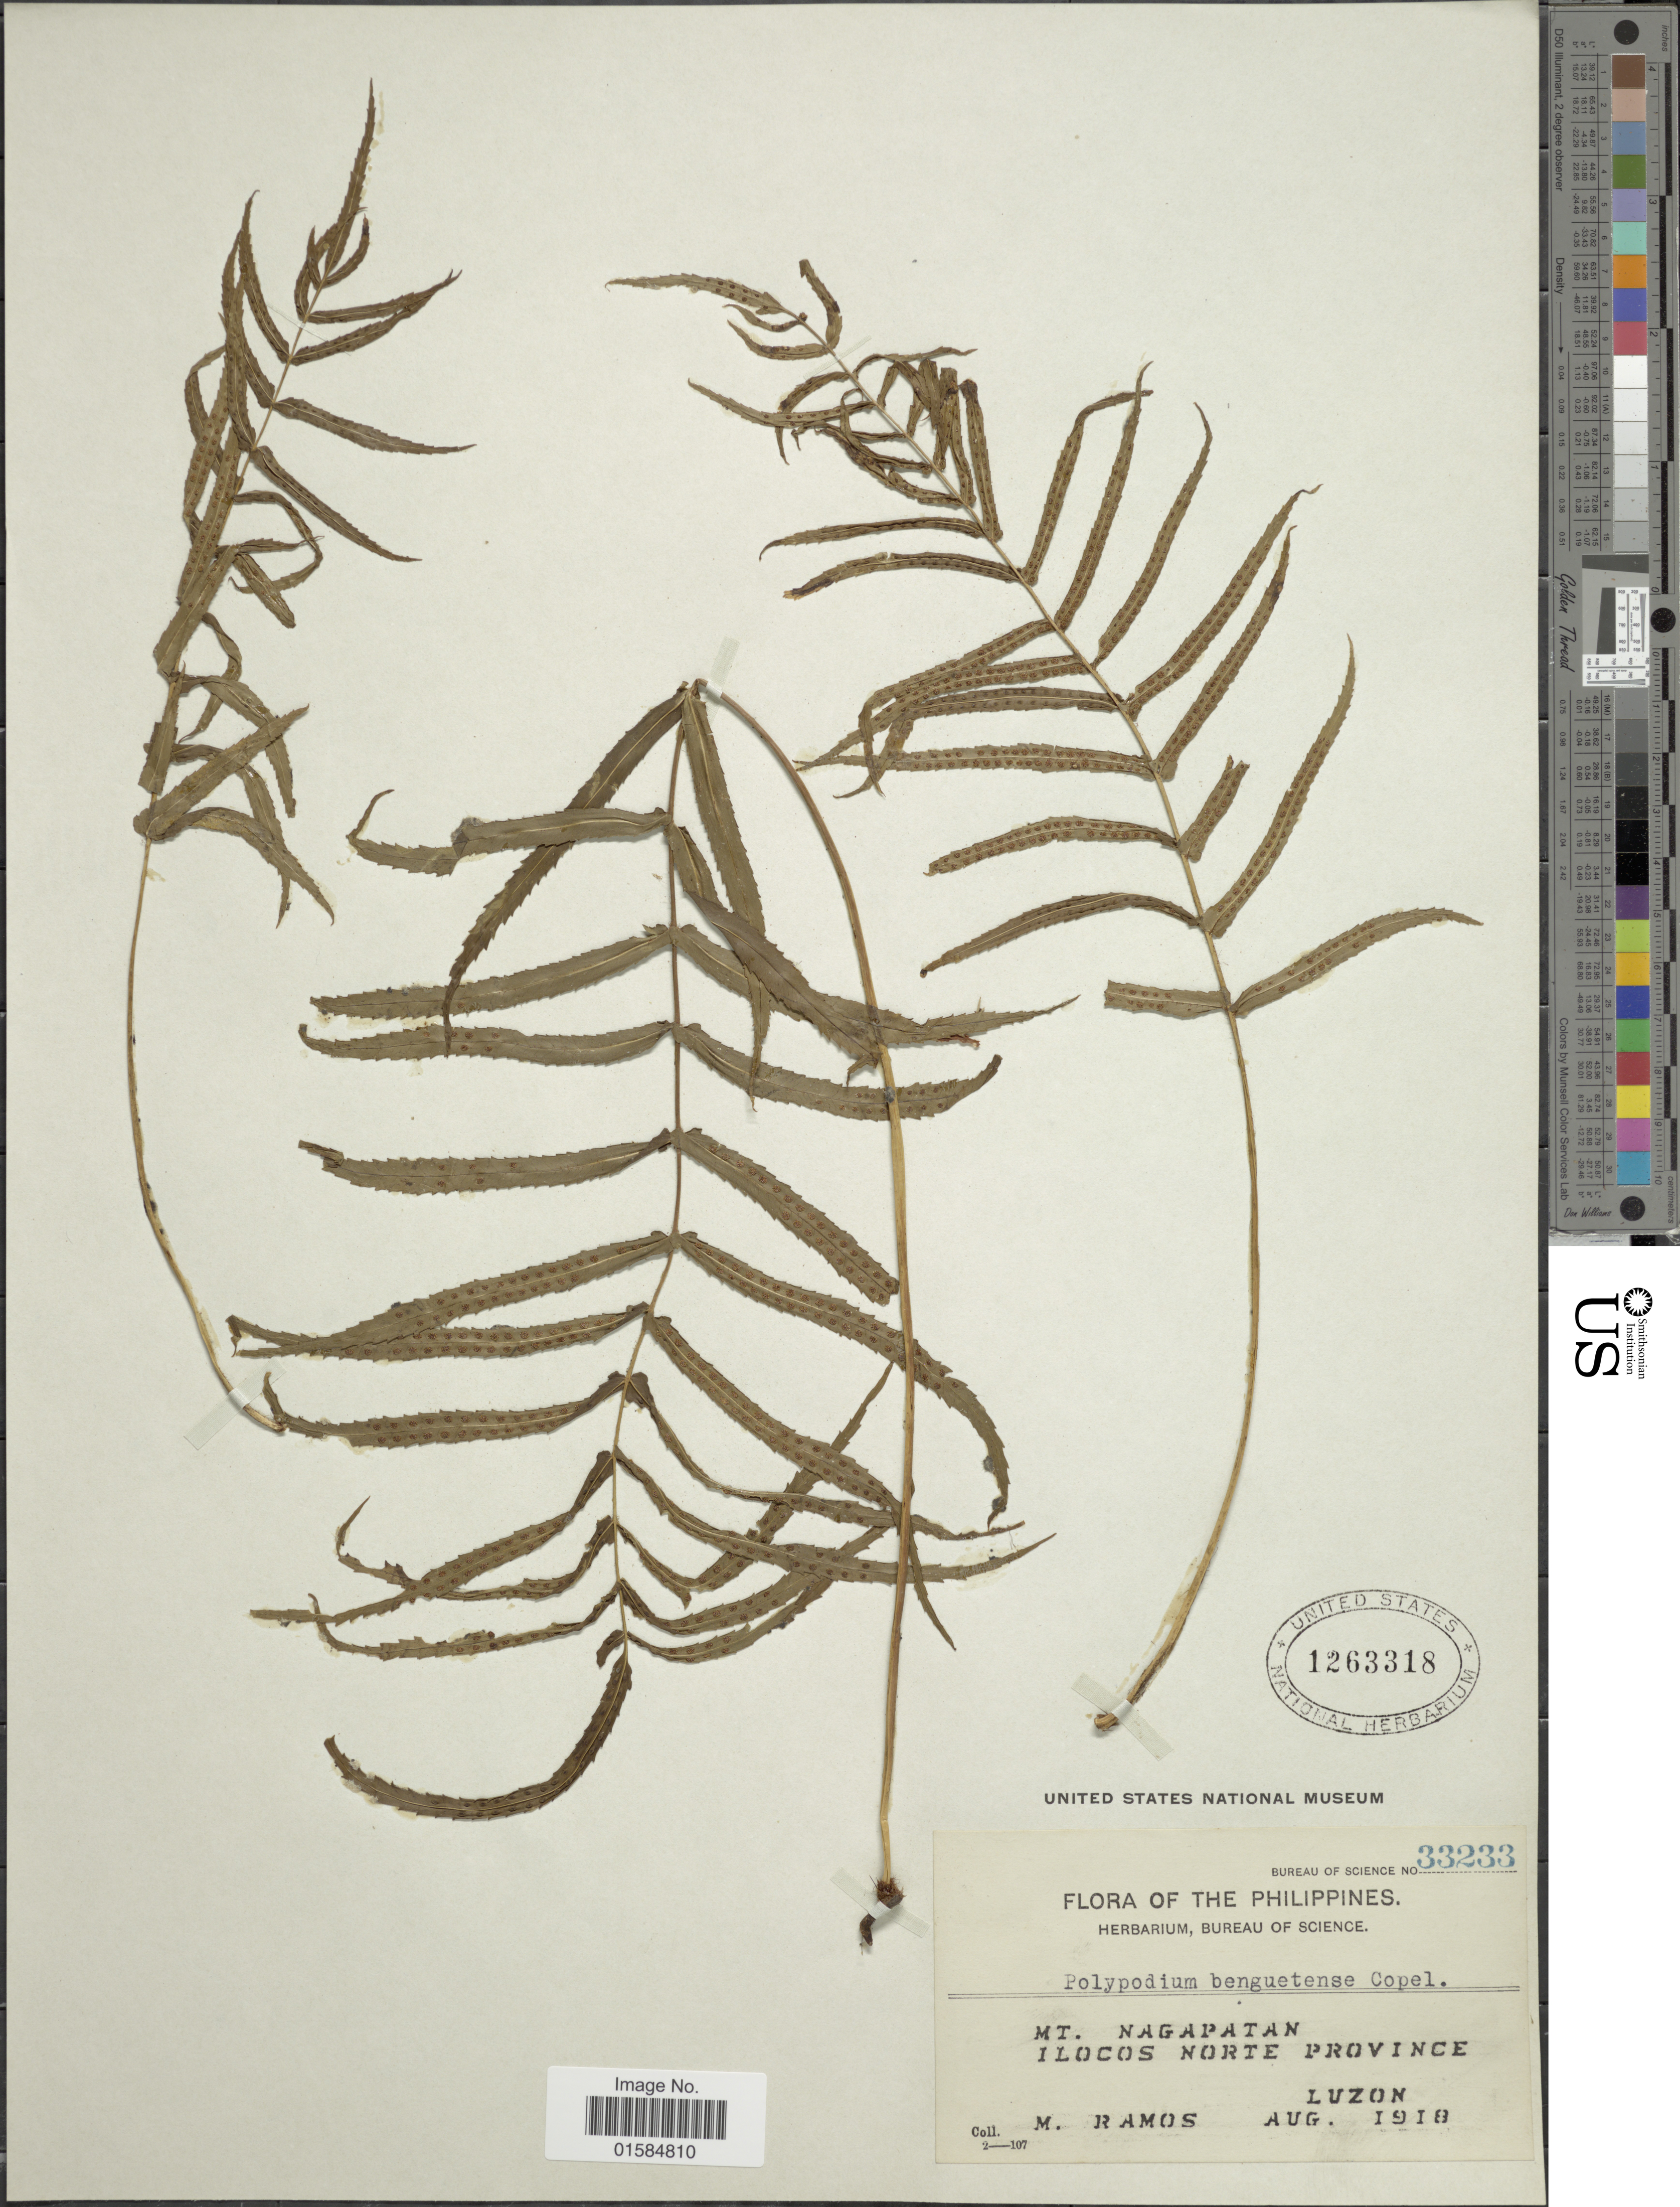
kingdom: Plantae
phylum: Tracheophyta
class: Polypodiopsida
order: Polypodiales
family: Polypodiaceae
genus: Goniophlebium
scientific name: Goniophlebium benguetense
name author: (Copel.) Copel.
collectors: M. Ramos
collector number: Bureau of Science 33233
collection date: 1918-08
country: Philippines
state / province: Ilocos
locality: Mt. Nagapatan, Ilocos Norte Province, Luzon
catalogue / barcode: US 1263318